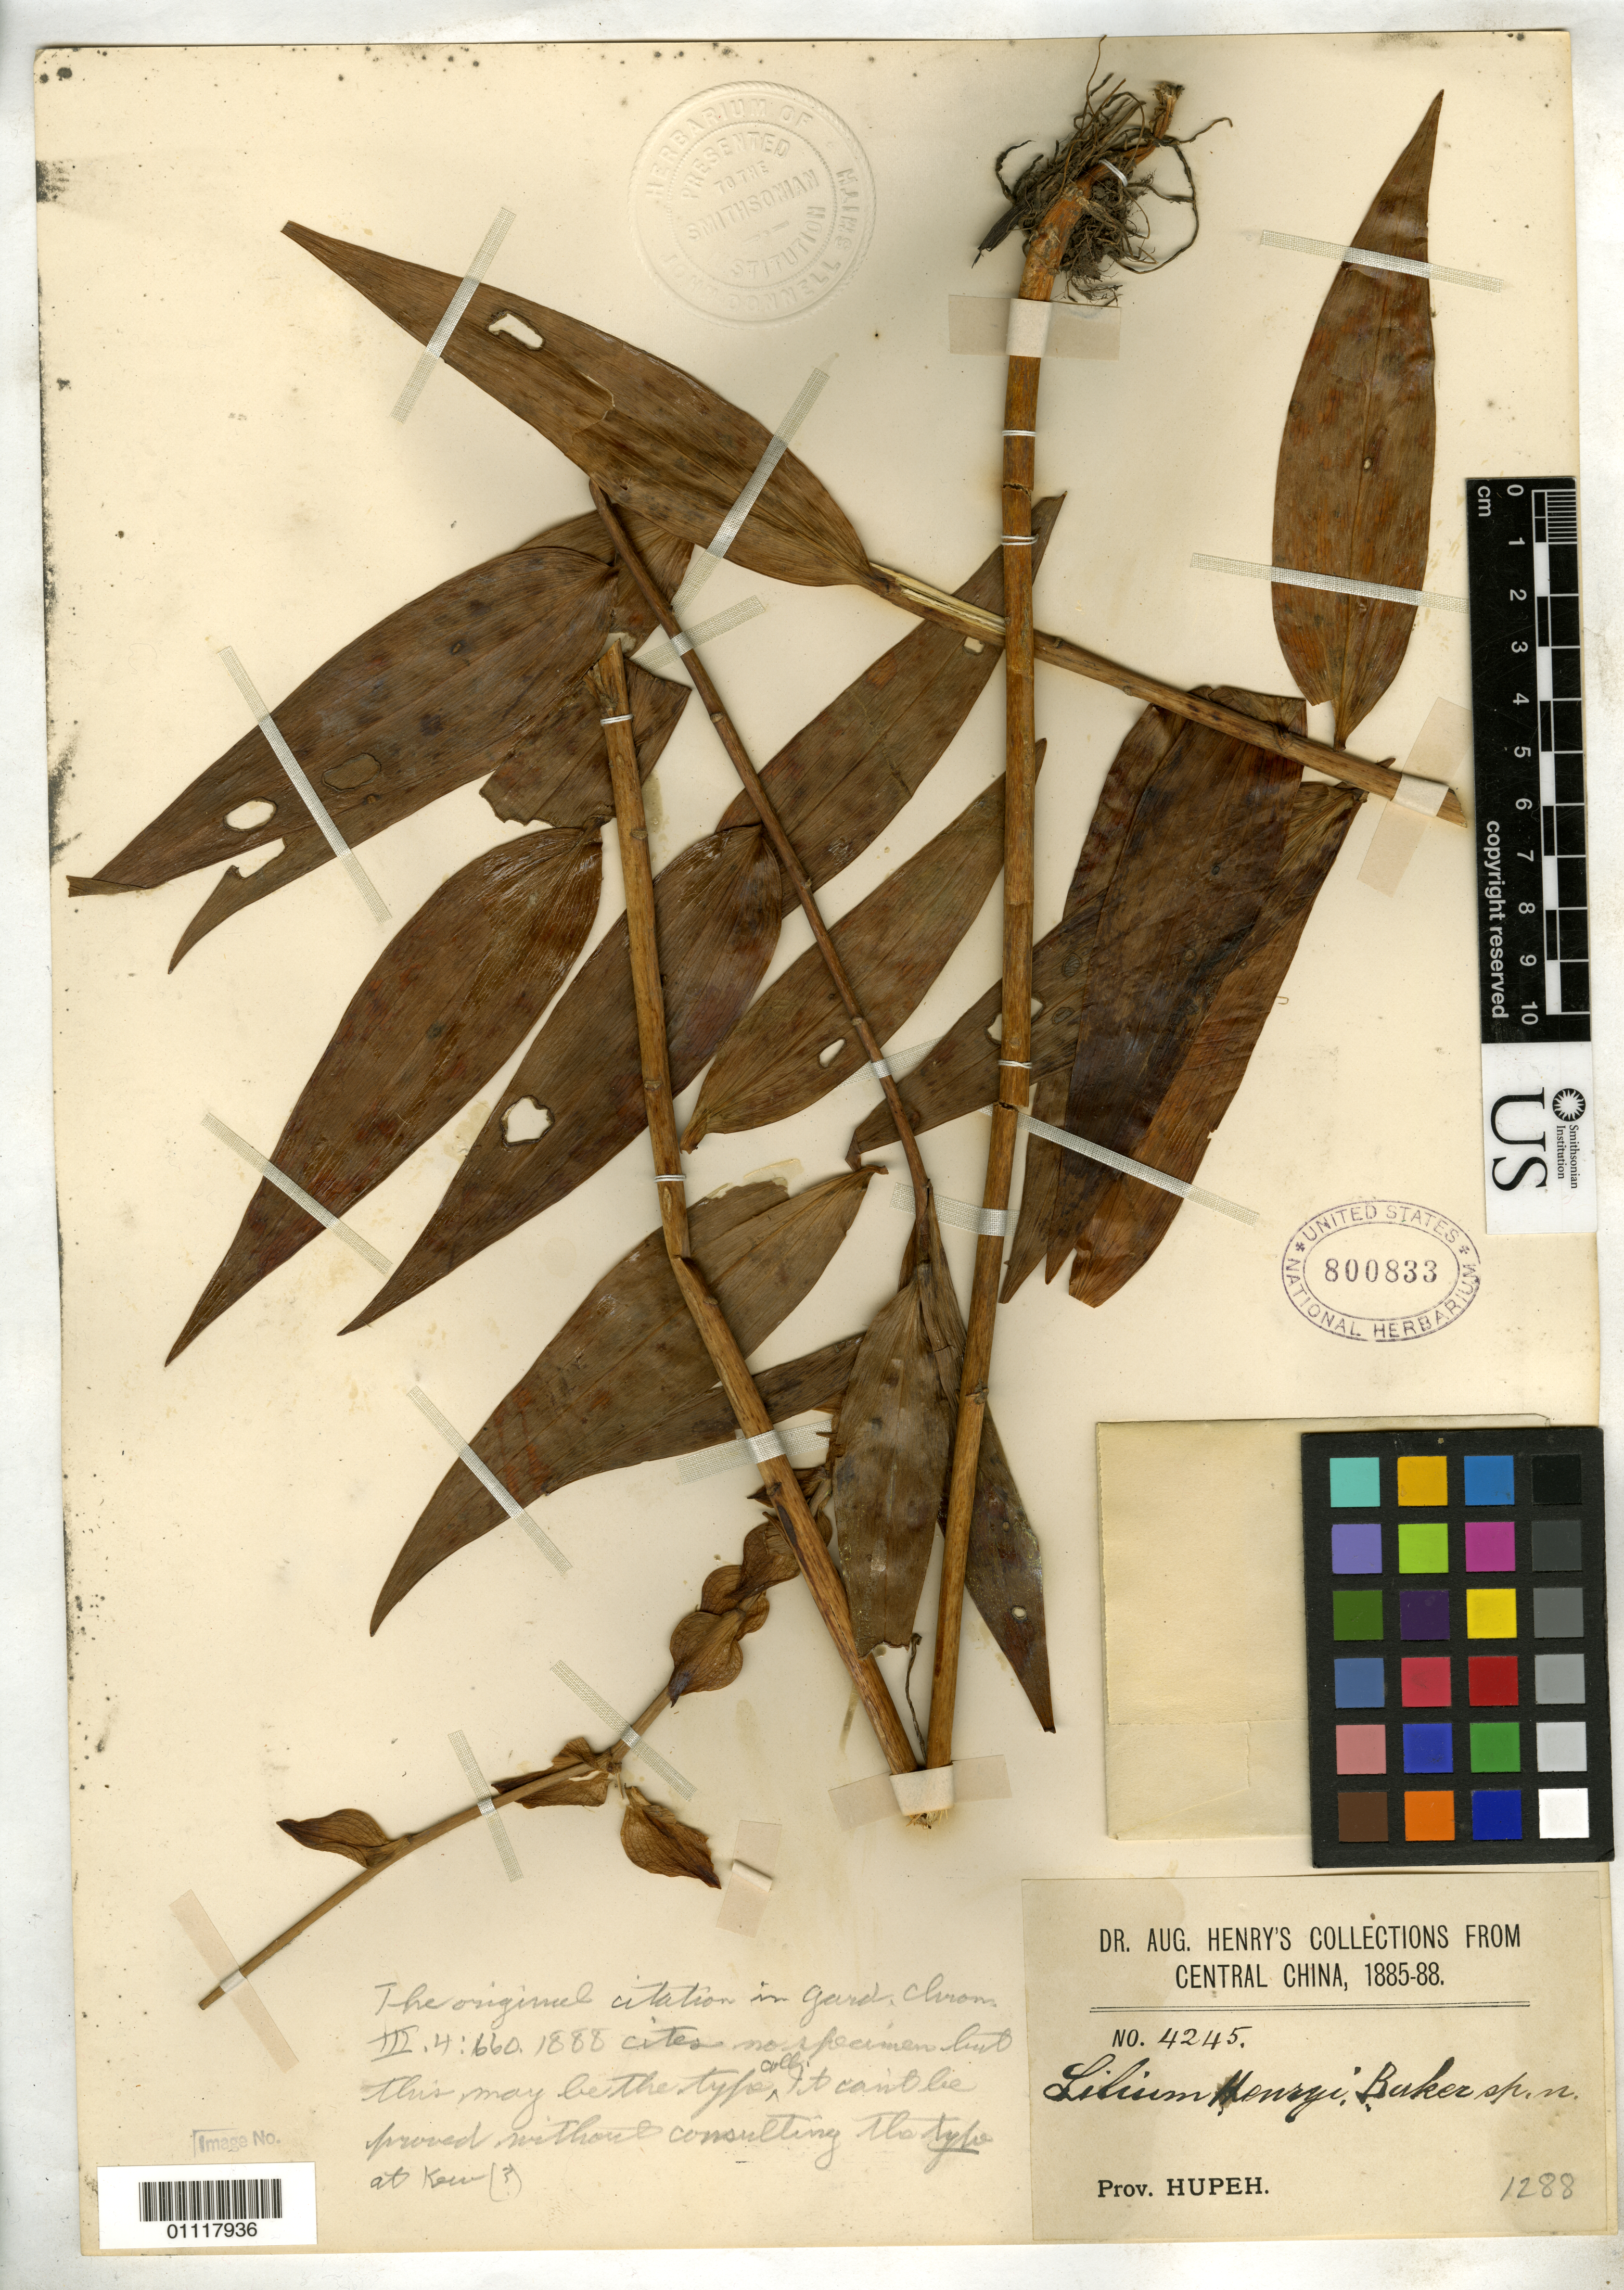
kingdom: Plantae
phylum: Tracheophyta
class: Liliopsida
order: Liliales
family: Liliaceae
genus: Lilium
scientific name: Lilium henryi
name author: Baker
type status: Syntype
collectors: A. Henry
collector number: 4245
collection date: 1885/1888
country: China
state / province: Hubei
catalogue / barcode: US 800833